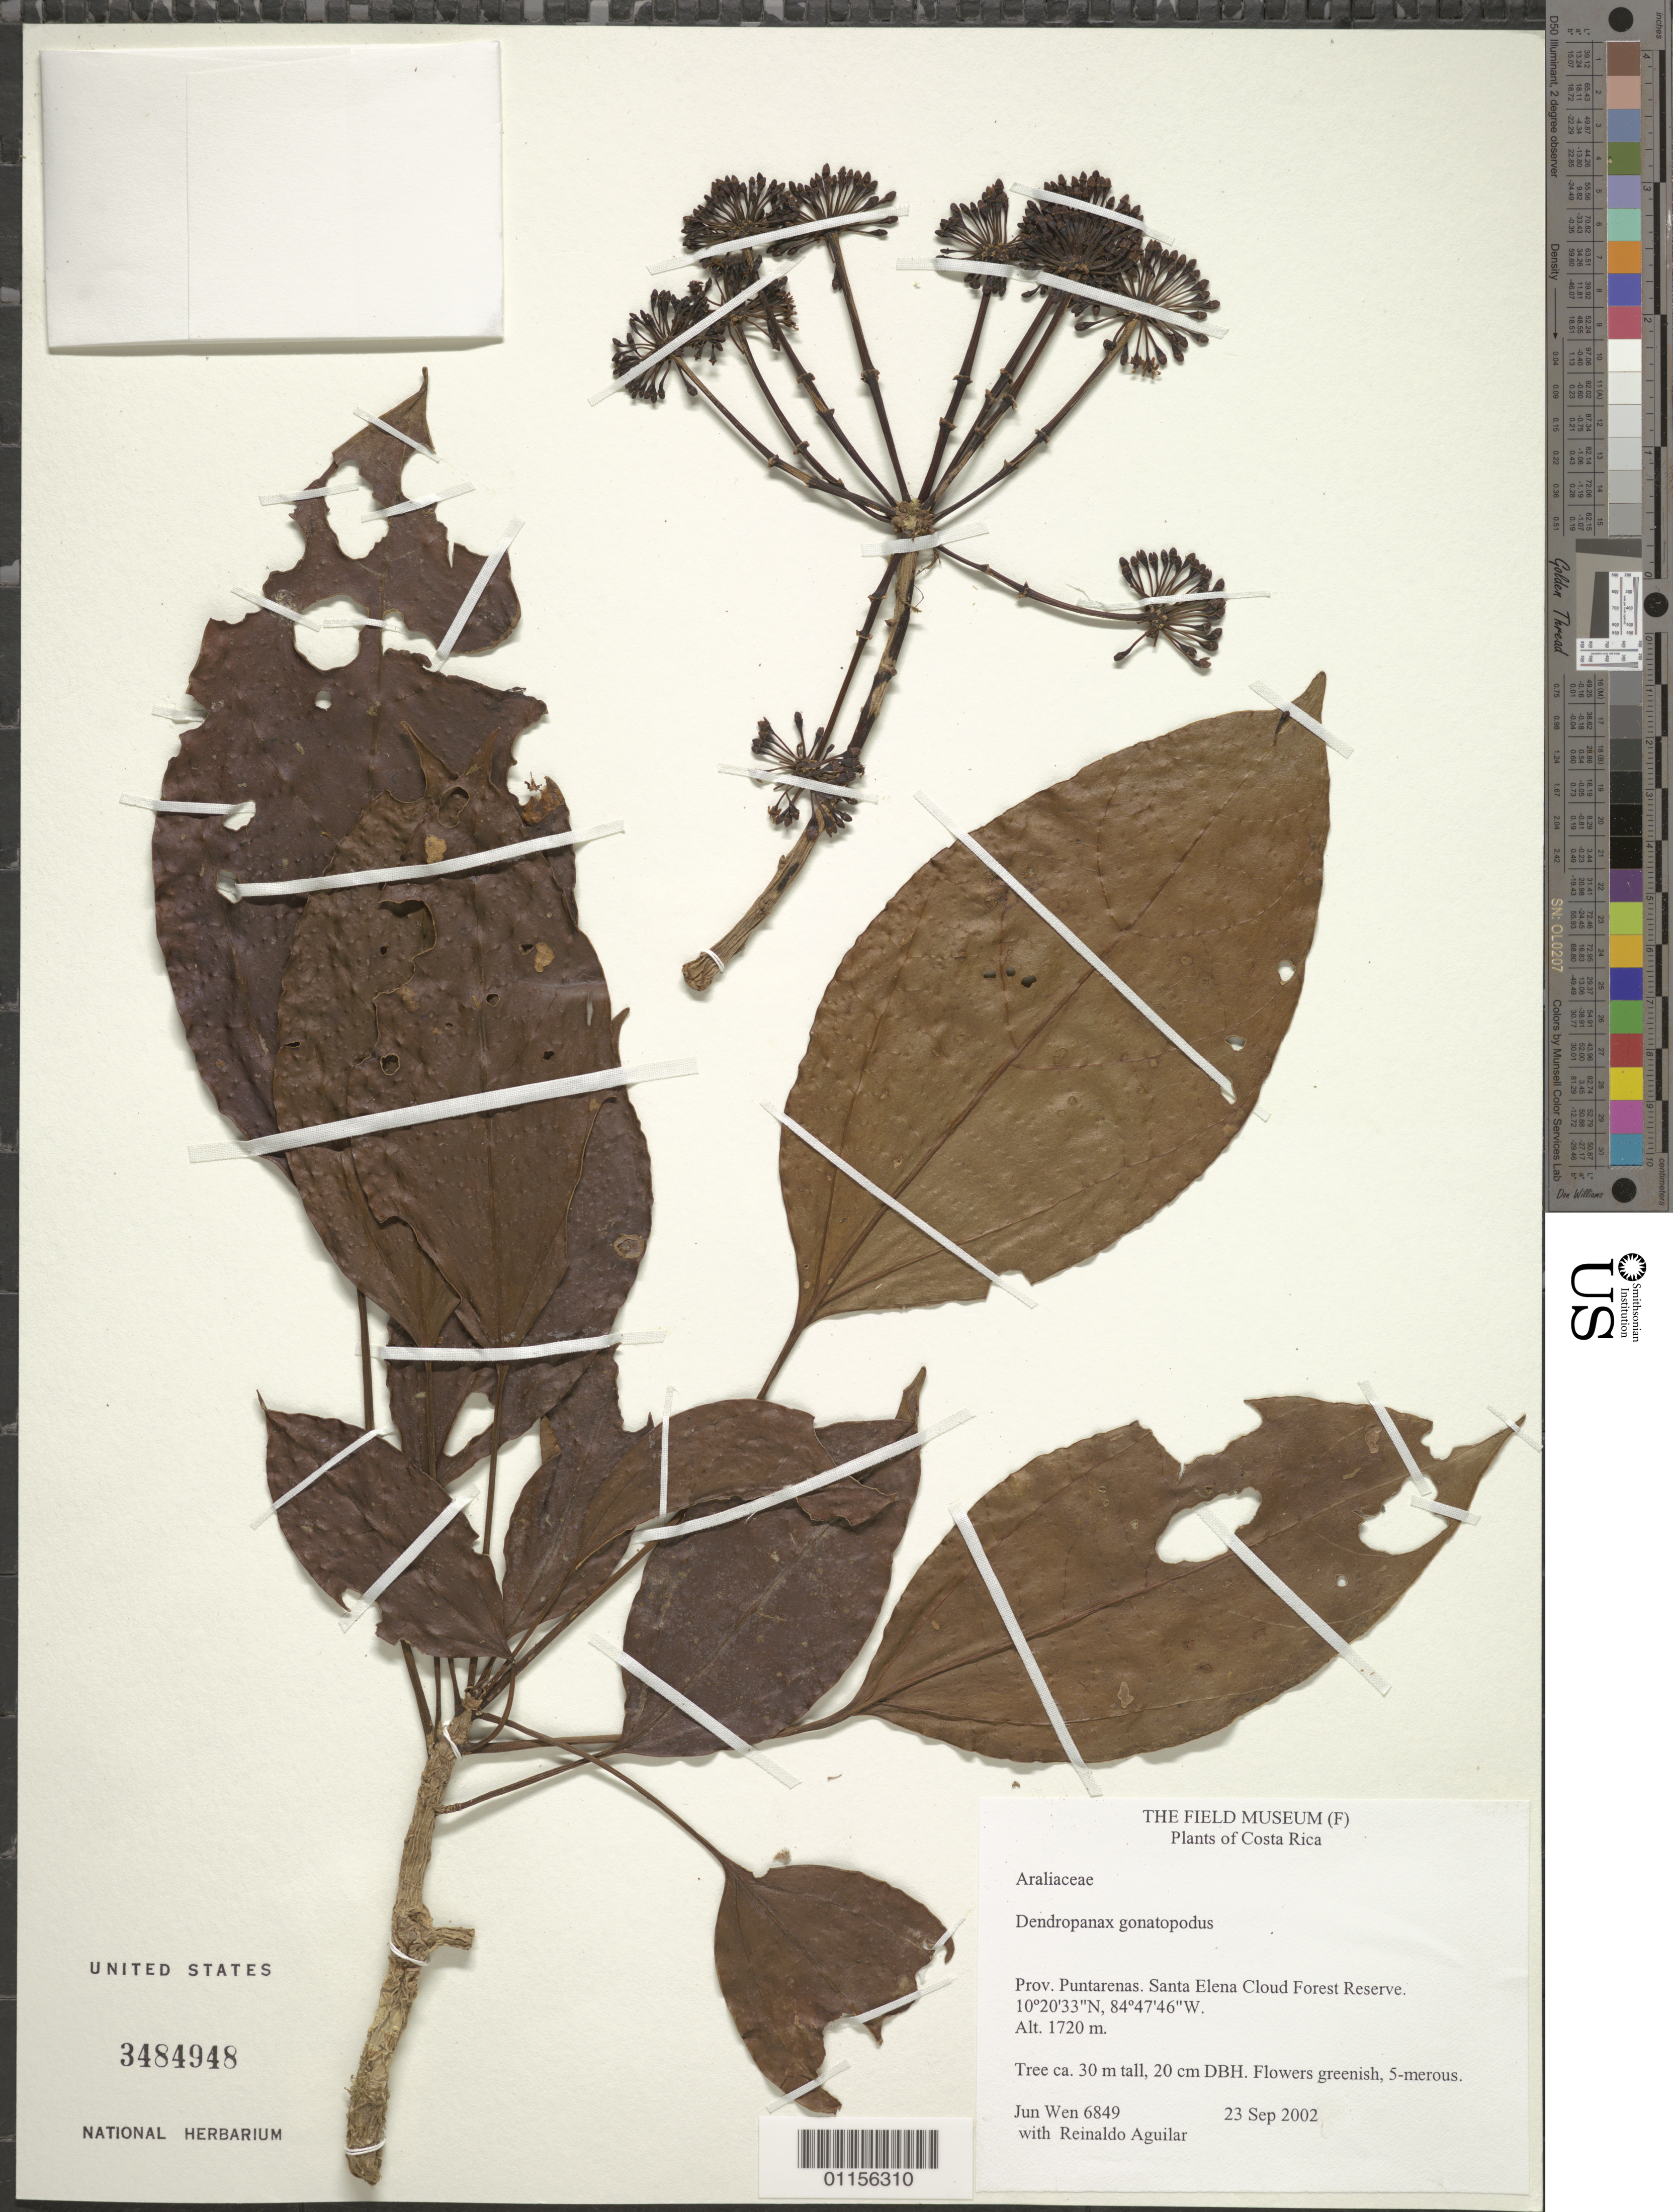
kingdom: Plantae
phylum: Tracheophyta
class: Magnoliopsida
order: Apiales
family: Araliaceae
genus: Dendropanax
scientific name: Dendropanax gonatopodus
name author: (Donn. Sm.) A.C. Sm.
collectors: J. Wen & R. Aguilar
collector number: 6849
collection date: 2002-09-23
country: Costa Rica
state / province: Puntarenas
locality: Santa Elena Cloud Forest Reserve.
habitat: Tree.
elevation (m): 1720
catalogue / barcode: US 3484948